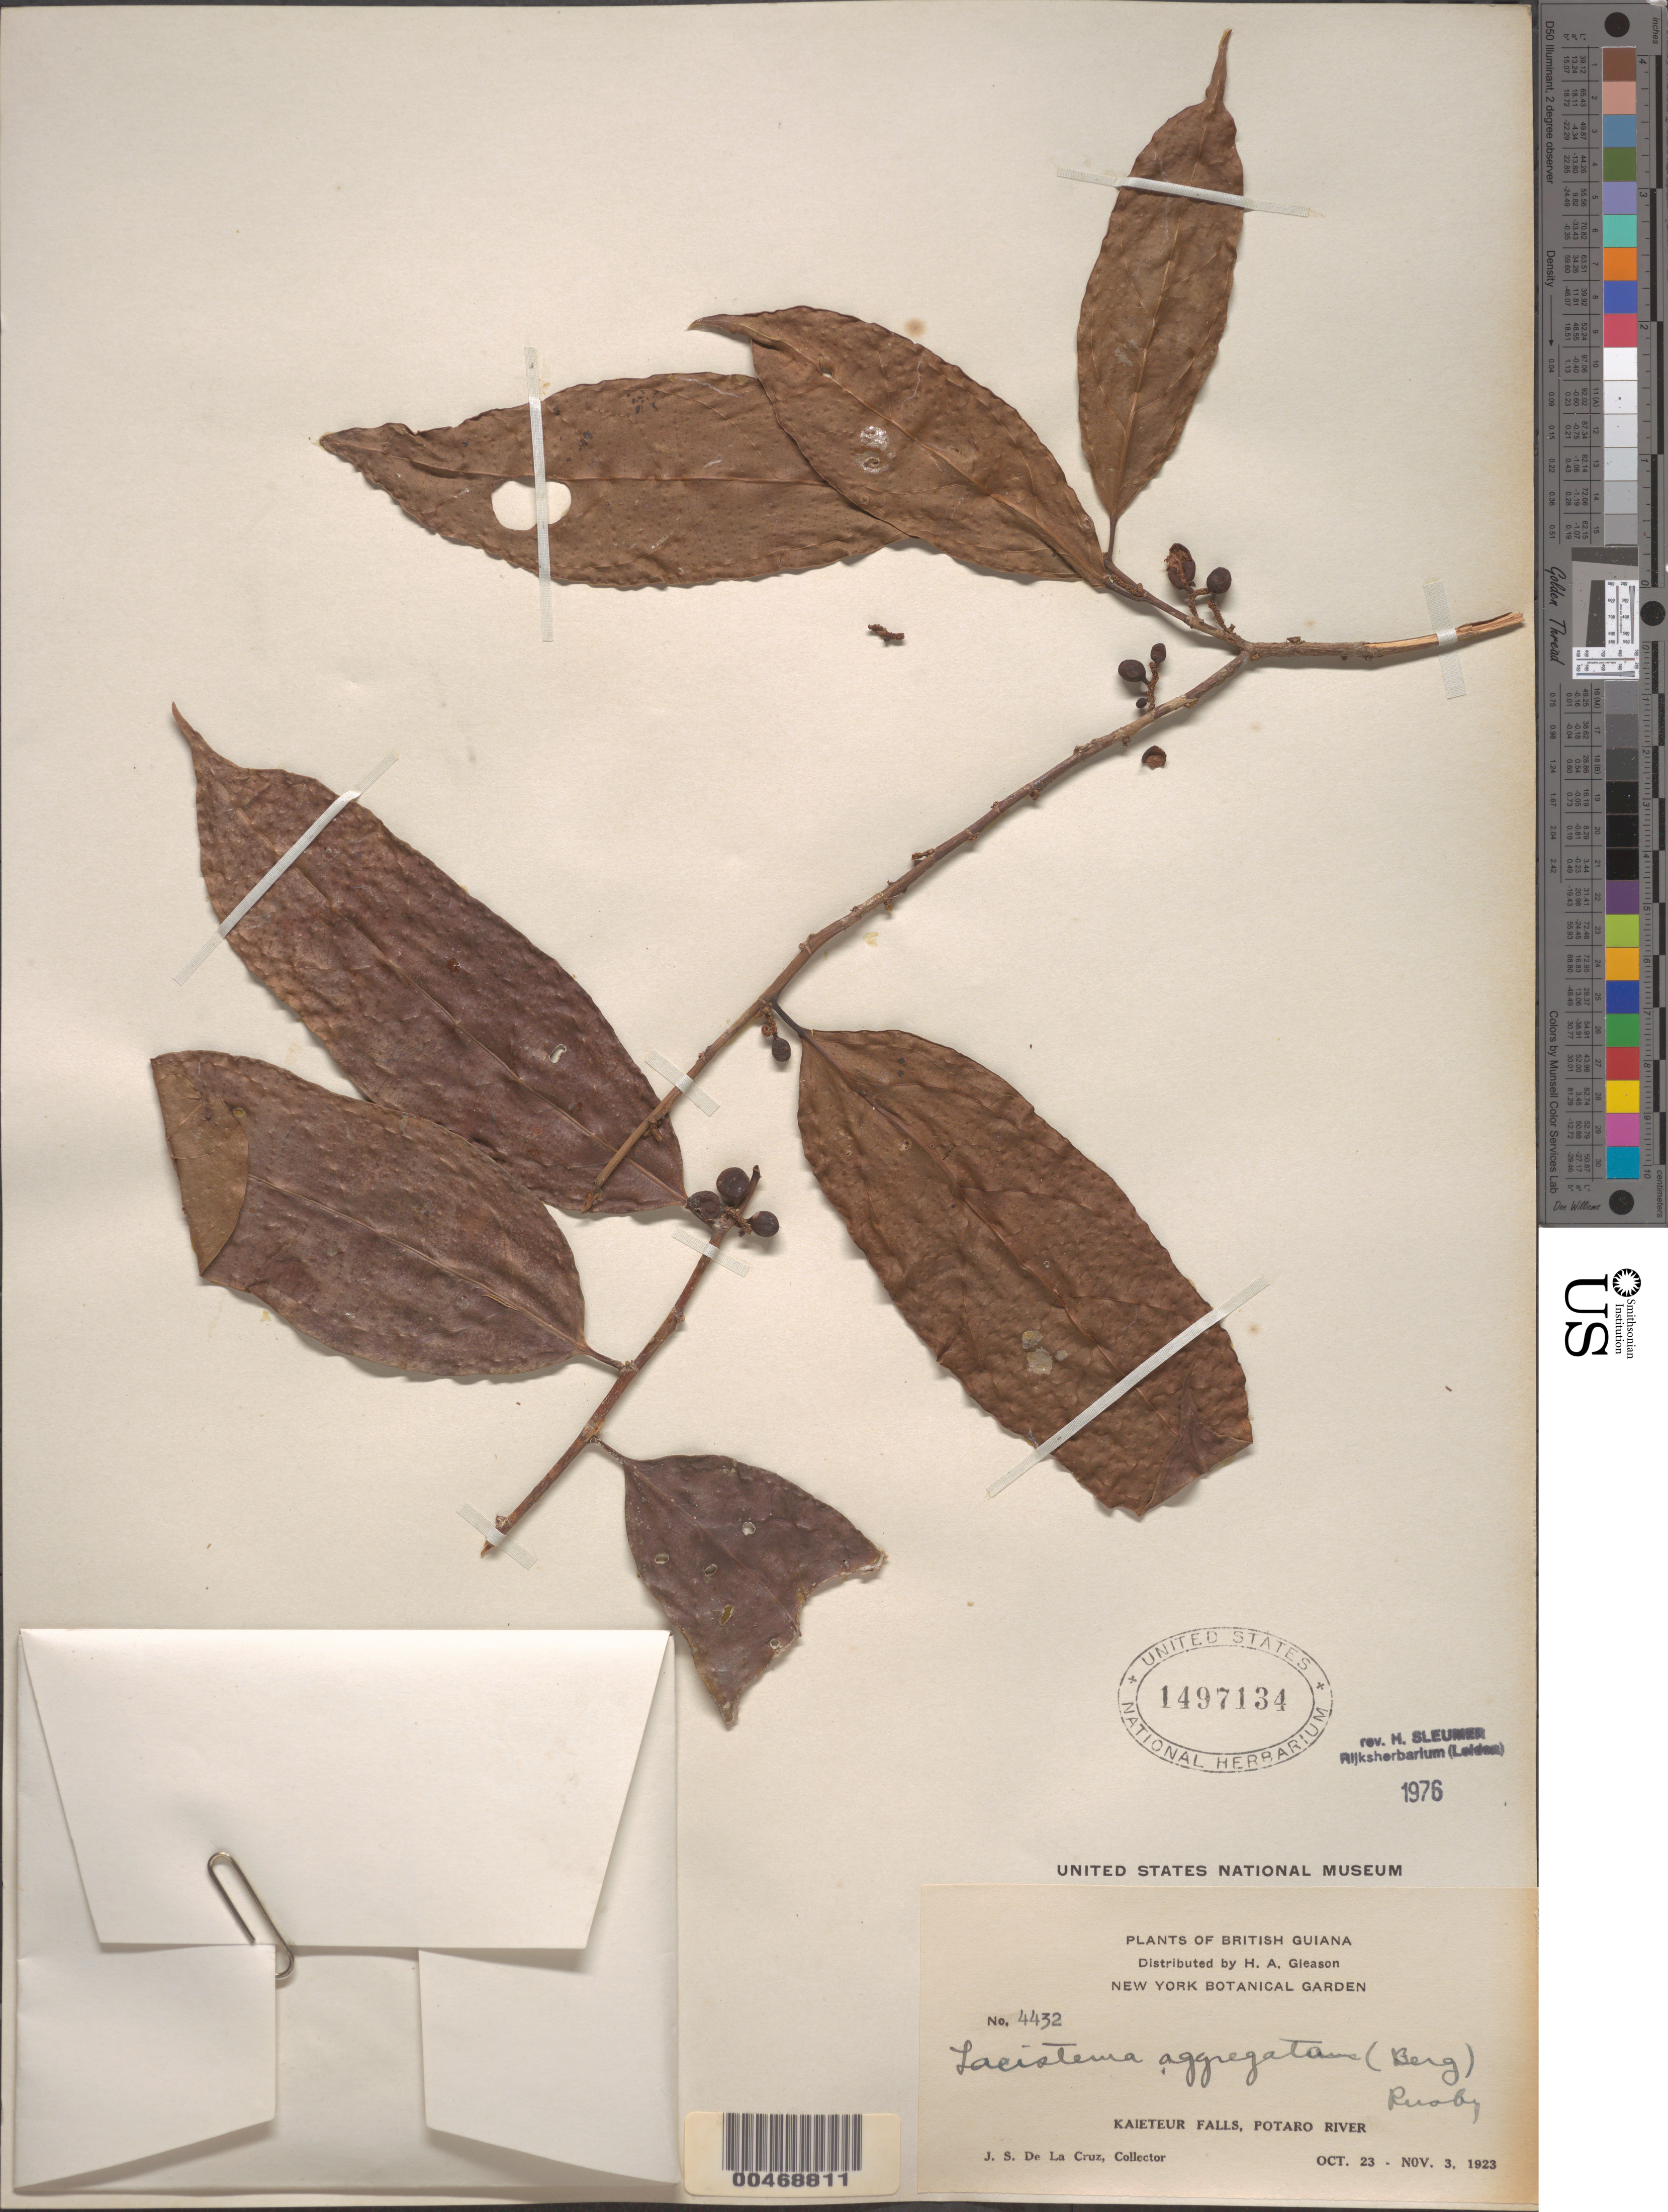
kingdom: Plantae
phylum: Tracheophyta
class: Magnoliopsida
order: Malpighiales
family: Lacistemataceae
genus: Lacistema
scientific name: Lacistema aggregatum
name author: (P.J. Bergius) Rusby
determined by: Sleumer, H. O.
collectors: J. S. de la Cruz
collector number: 4432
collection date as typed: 23-Oct-23 to 3-Nov-23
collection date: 1923-10-23/1923-11-03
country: Guyana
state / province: Potaro-Siparuni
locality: Kaieteur Falls, Potaro R.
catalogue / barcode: US 1497134